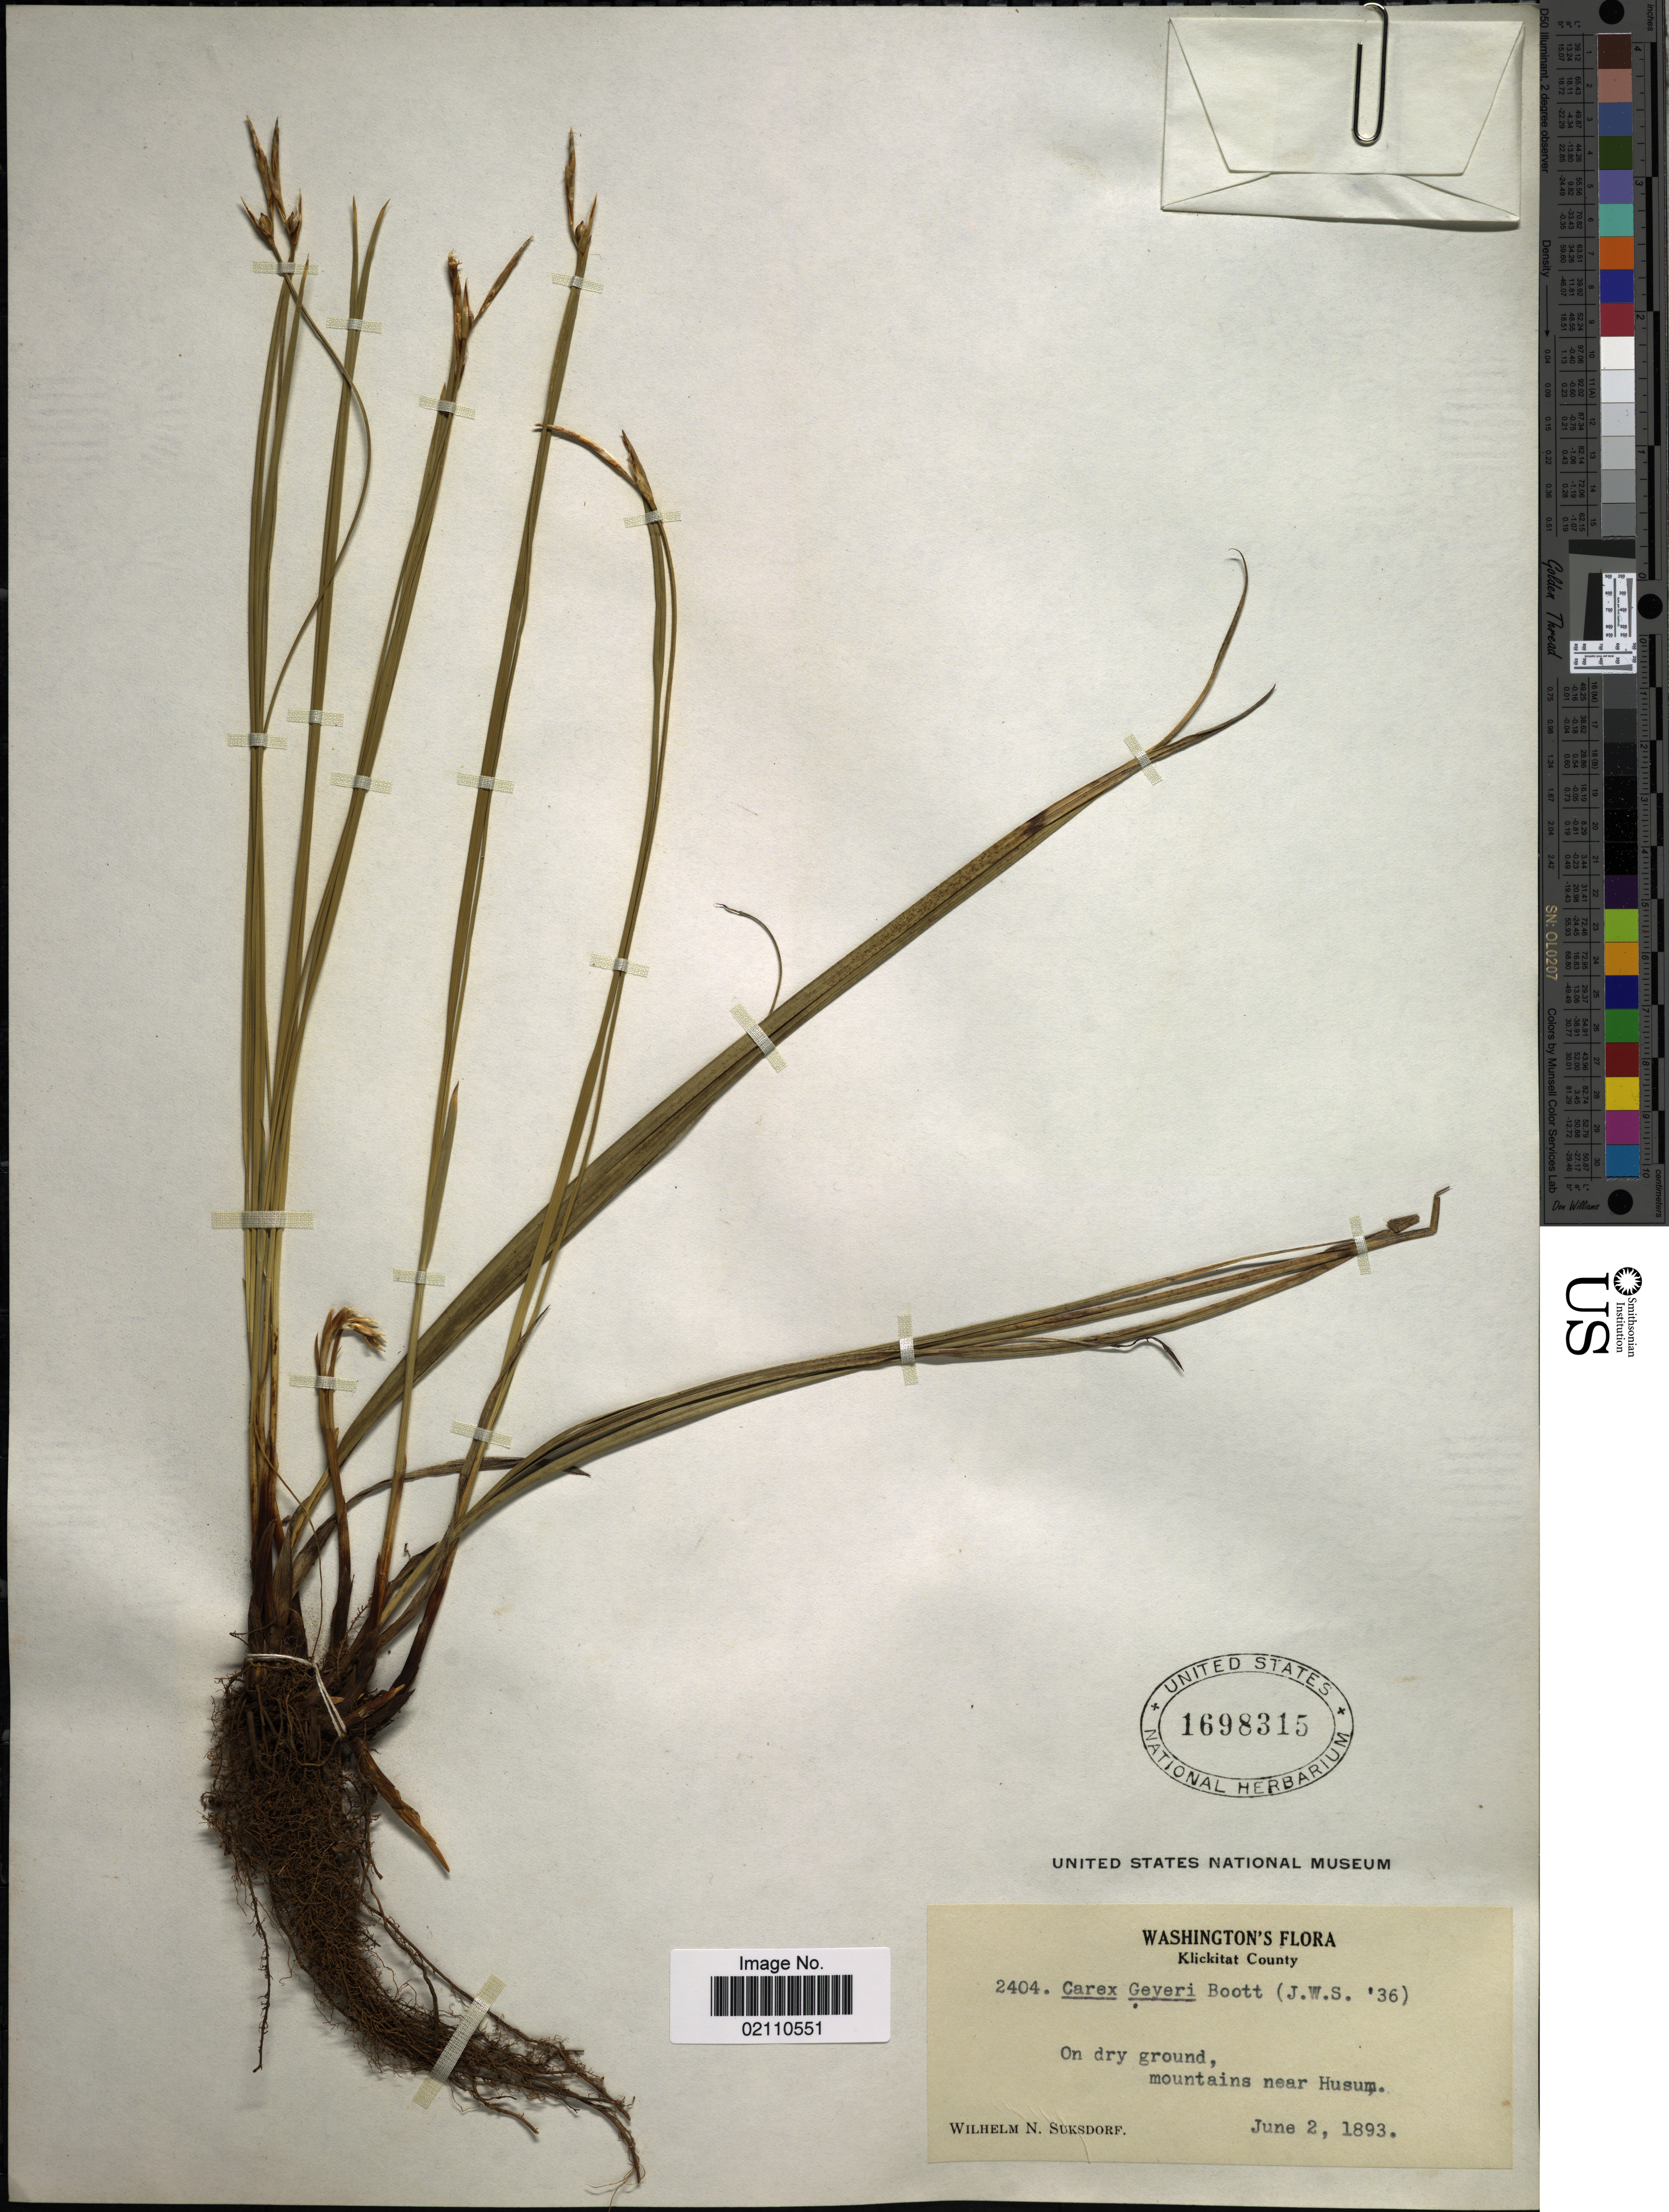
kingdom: Plantae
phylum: Tracheophyta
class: Liliopsida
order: Poales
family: Cyperaceae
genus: Carex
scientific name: Carex geyeri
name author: Boott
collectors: W. N. Suksdorf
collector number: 2404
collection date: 1893-06-02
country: United States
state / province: Washington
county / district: Klickitat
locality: Klickitat County, mountains near Husum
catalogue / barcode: US 1698315